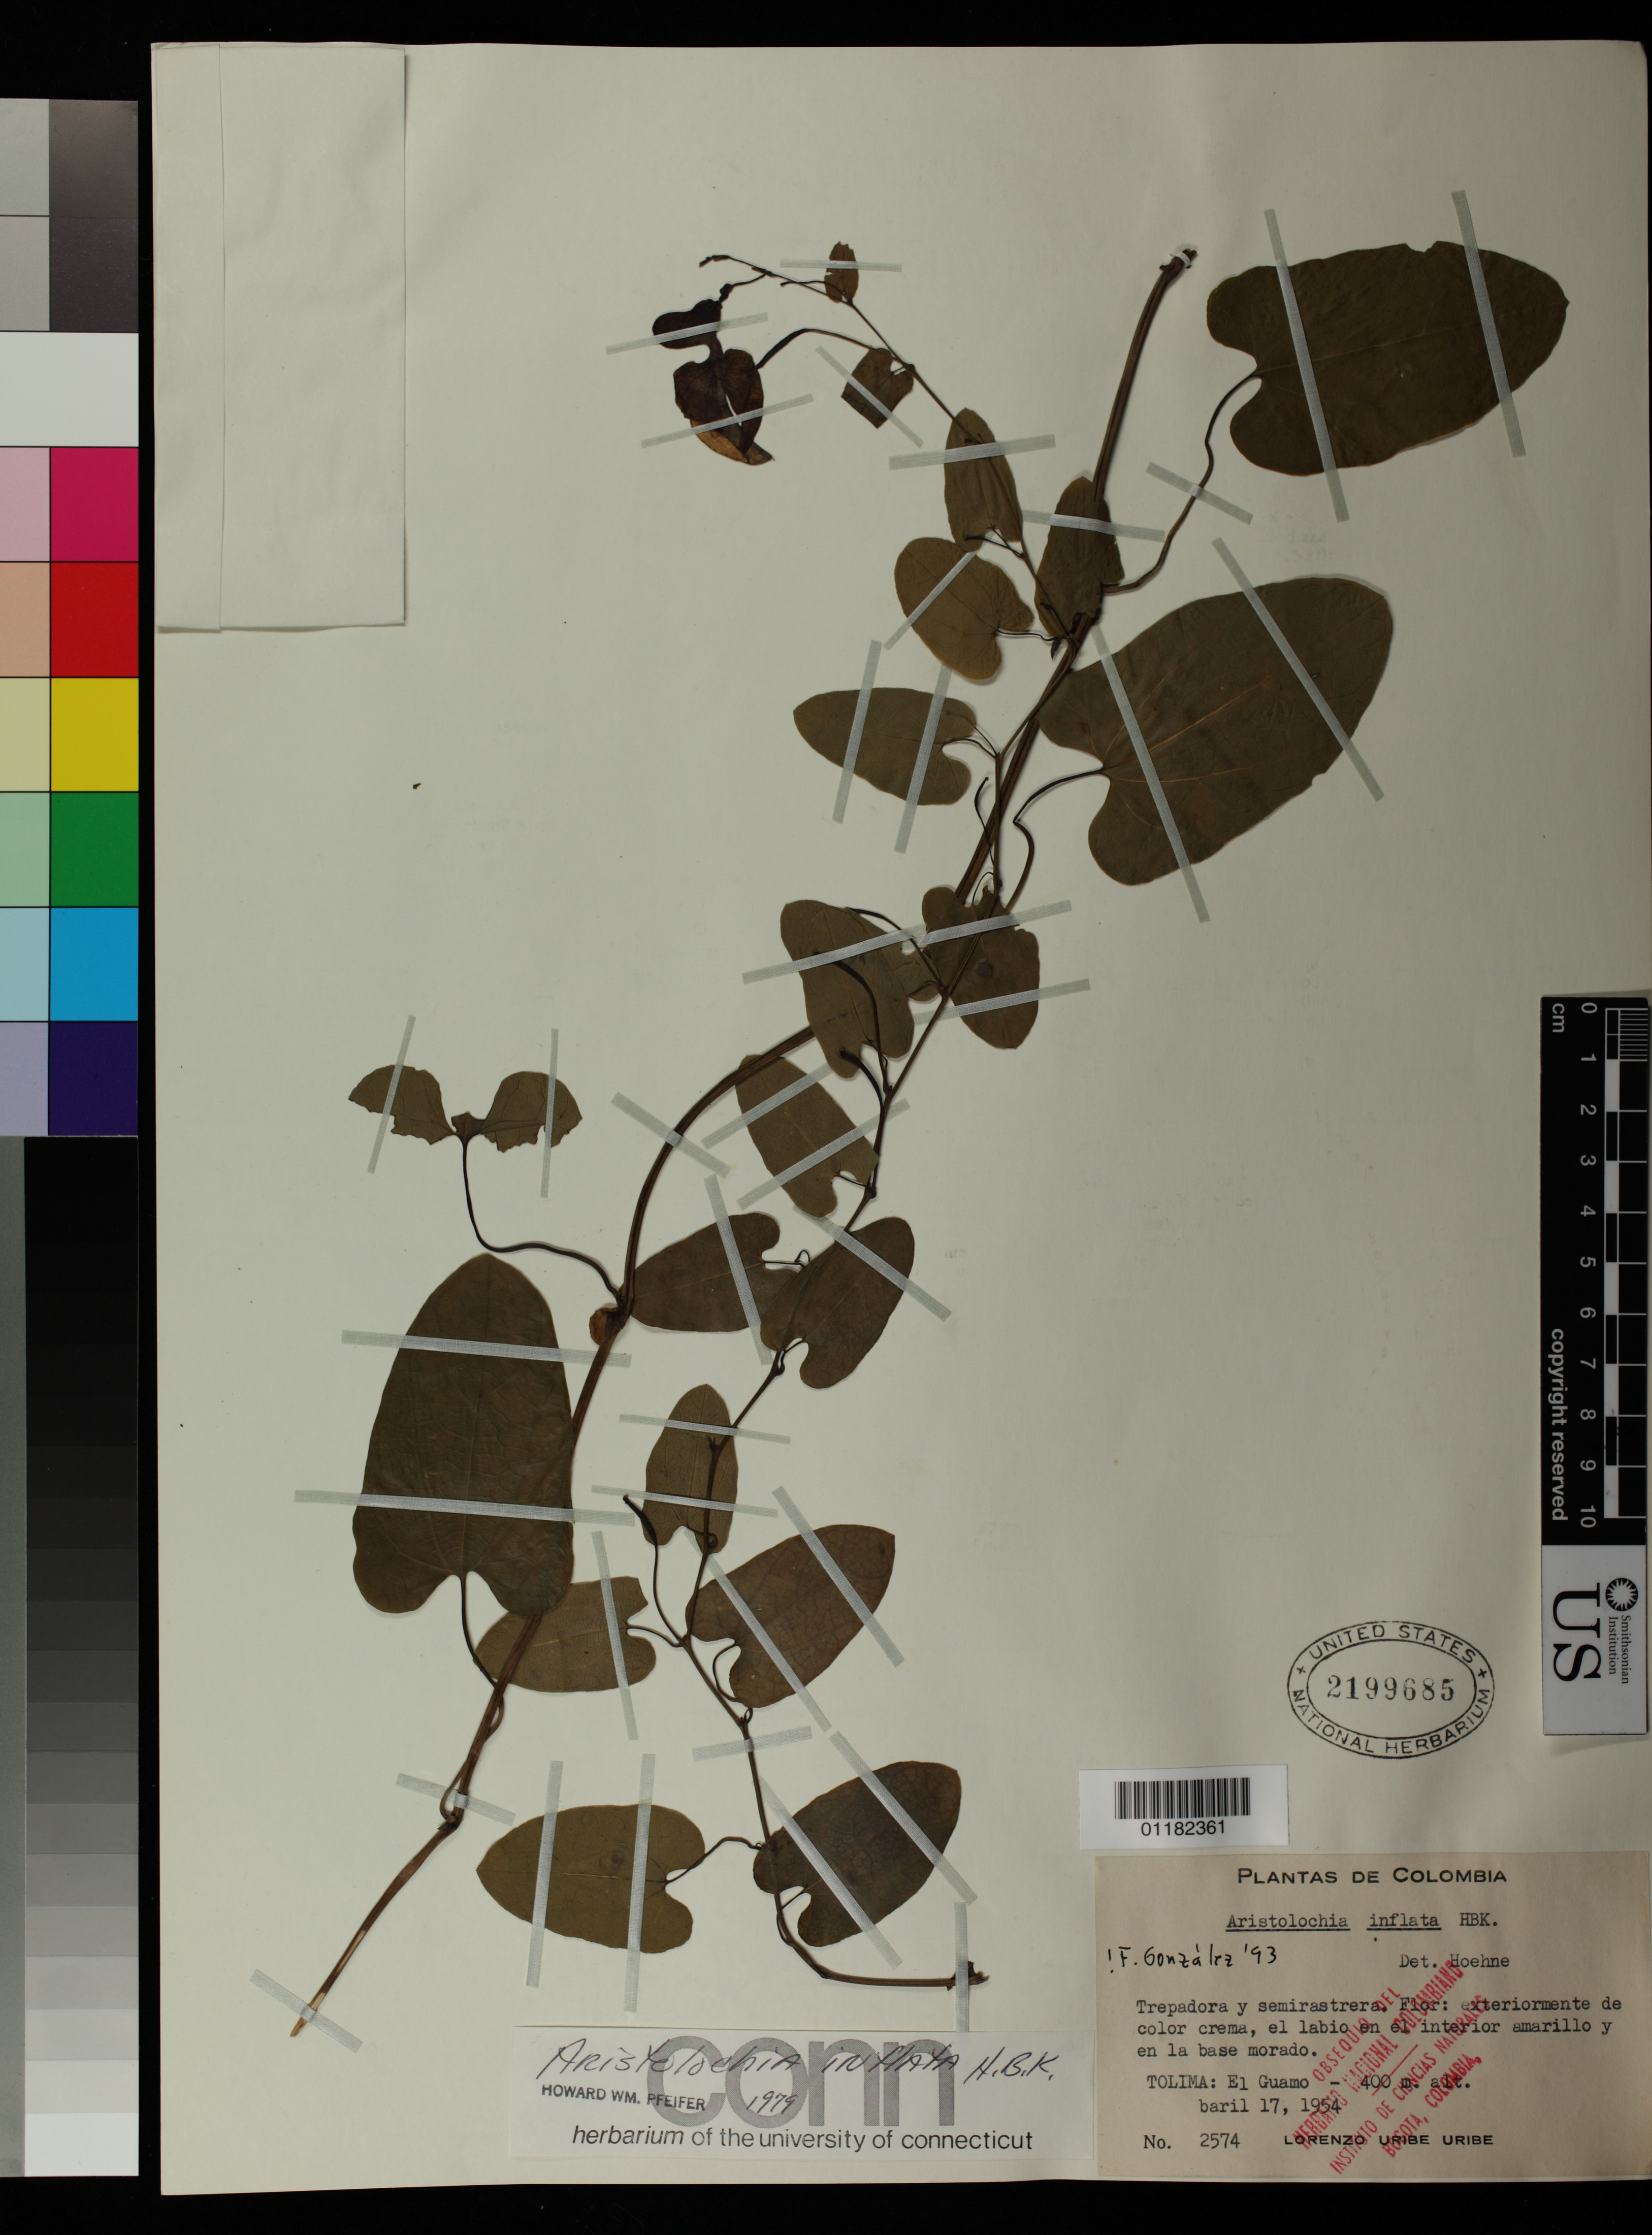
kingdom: Plantae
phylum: Tracheophyta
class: Magnoliopsida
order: Piperales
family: Aristolochiaceae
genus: Aristolochia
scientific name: Aristolochia inflata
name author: Kunth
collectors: L. Uribe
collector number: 2574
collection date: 1954-04-17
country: Colombia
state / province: Tolima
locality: El Guamo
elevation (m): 400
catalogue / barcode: US 2199685